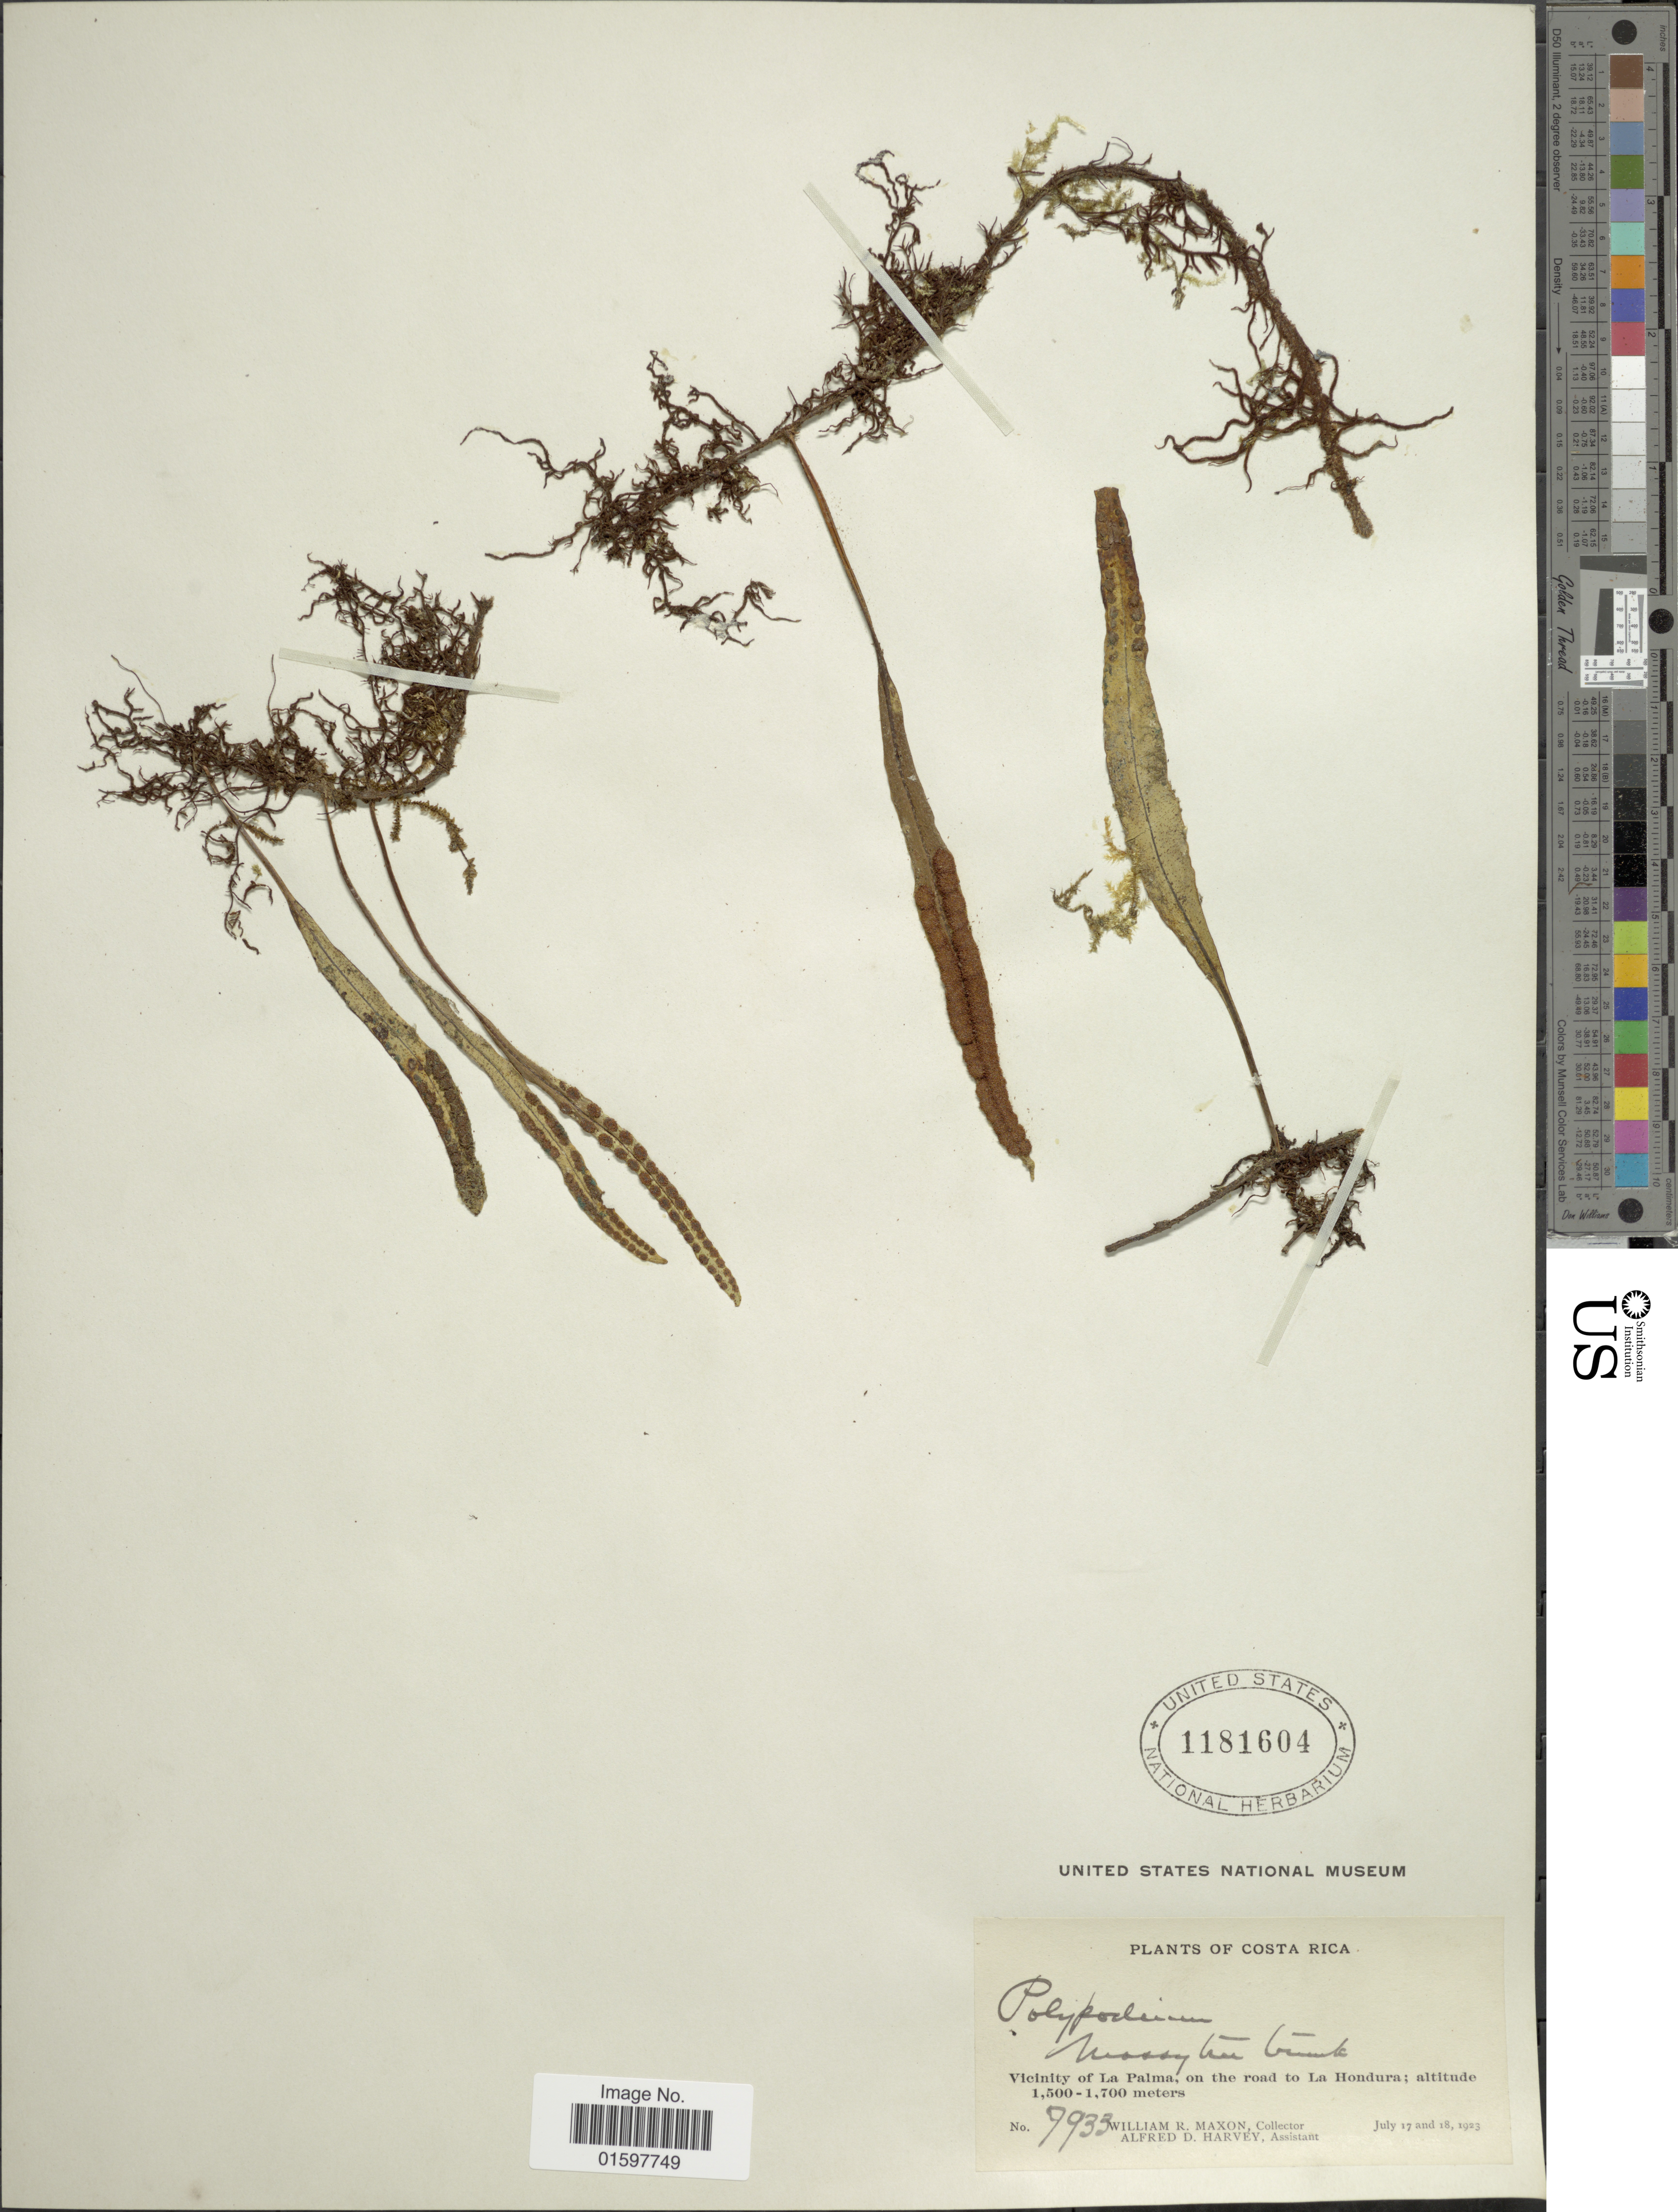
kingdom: Plantae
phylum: Tracheophyta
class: Polypodiopsida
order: Polypodiales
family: Polypodiaceae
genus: Pleopeltis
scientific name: Pleopeltis macrocarpa var. complanata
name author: (Weath.) Lellinger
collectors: W. R. Maxon & A. D. Harvey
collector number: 7933*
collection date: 1923-07-17/1923-07-18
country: Costa Rica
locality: Vicinity of La Palma, on the road to la Hondura.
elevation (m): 1500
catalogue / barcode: US 1181604